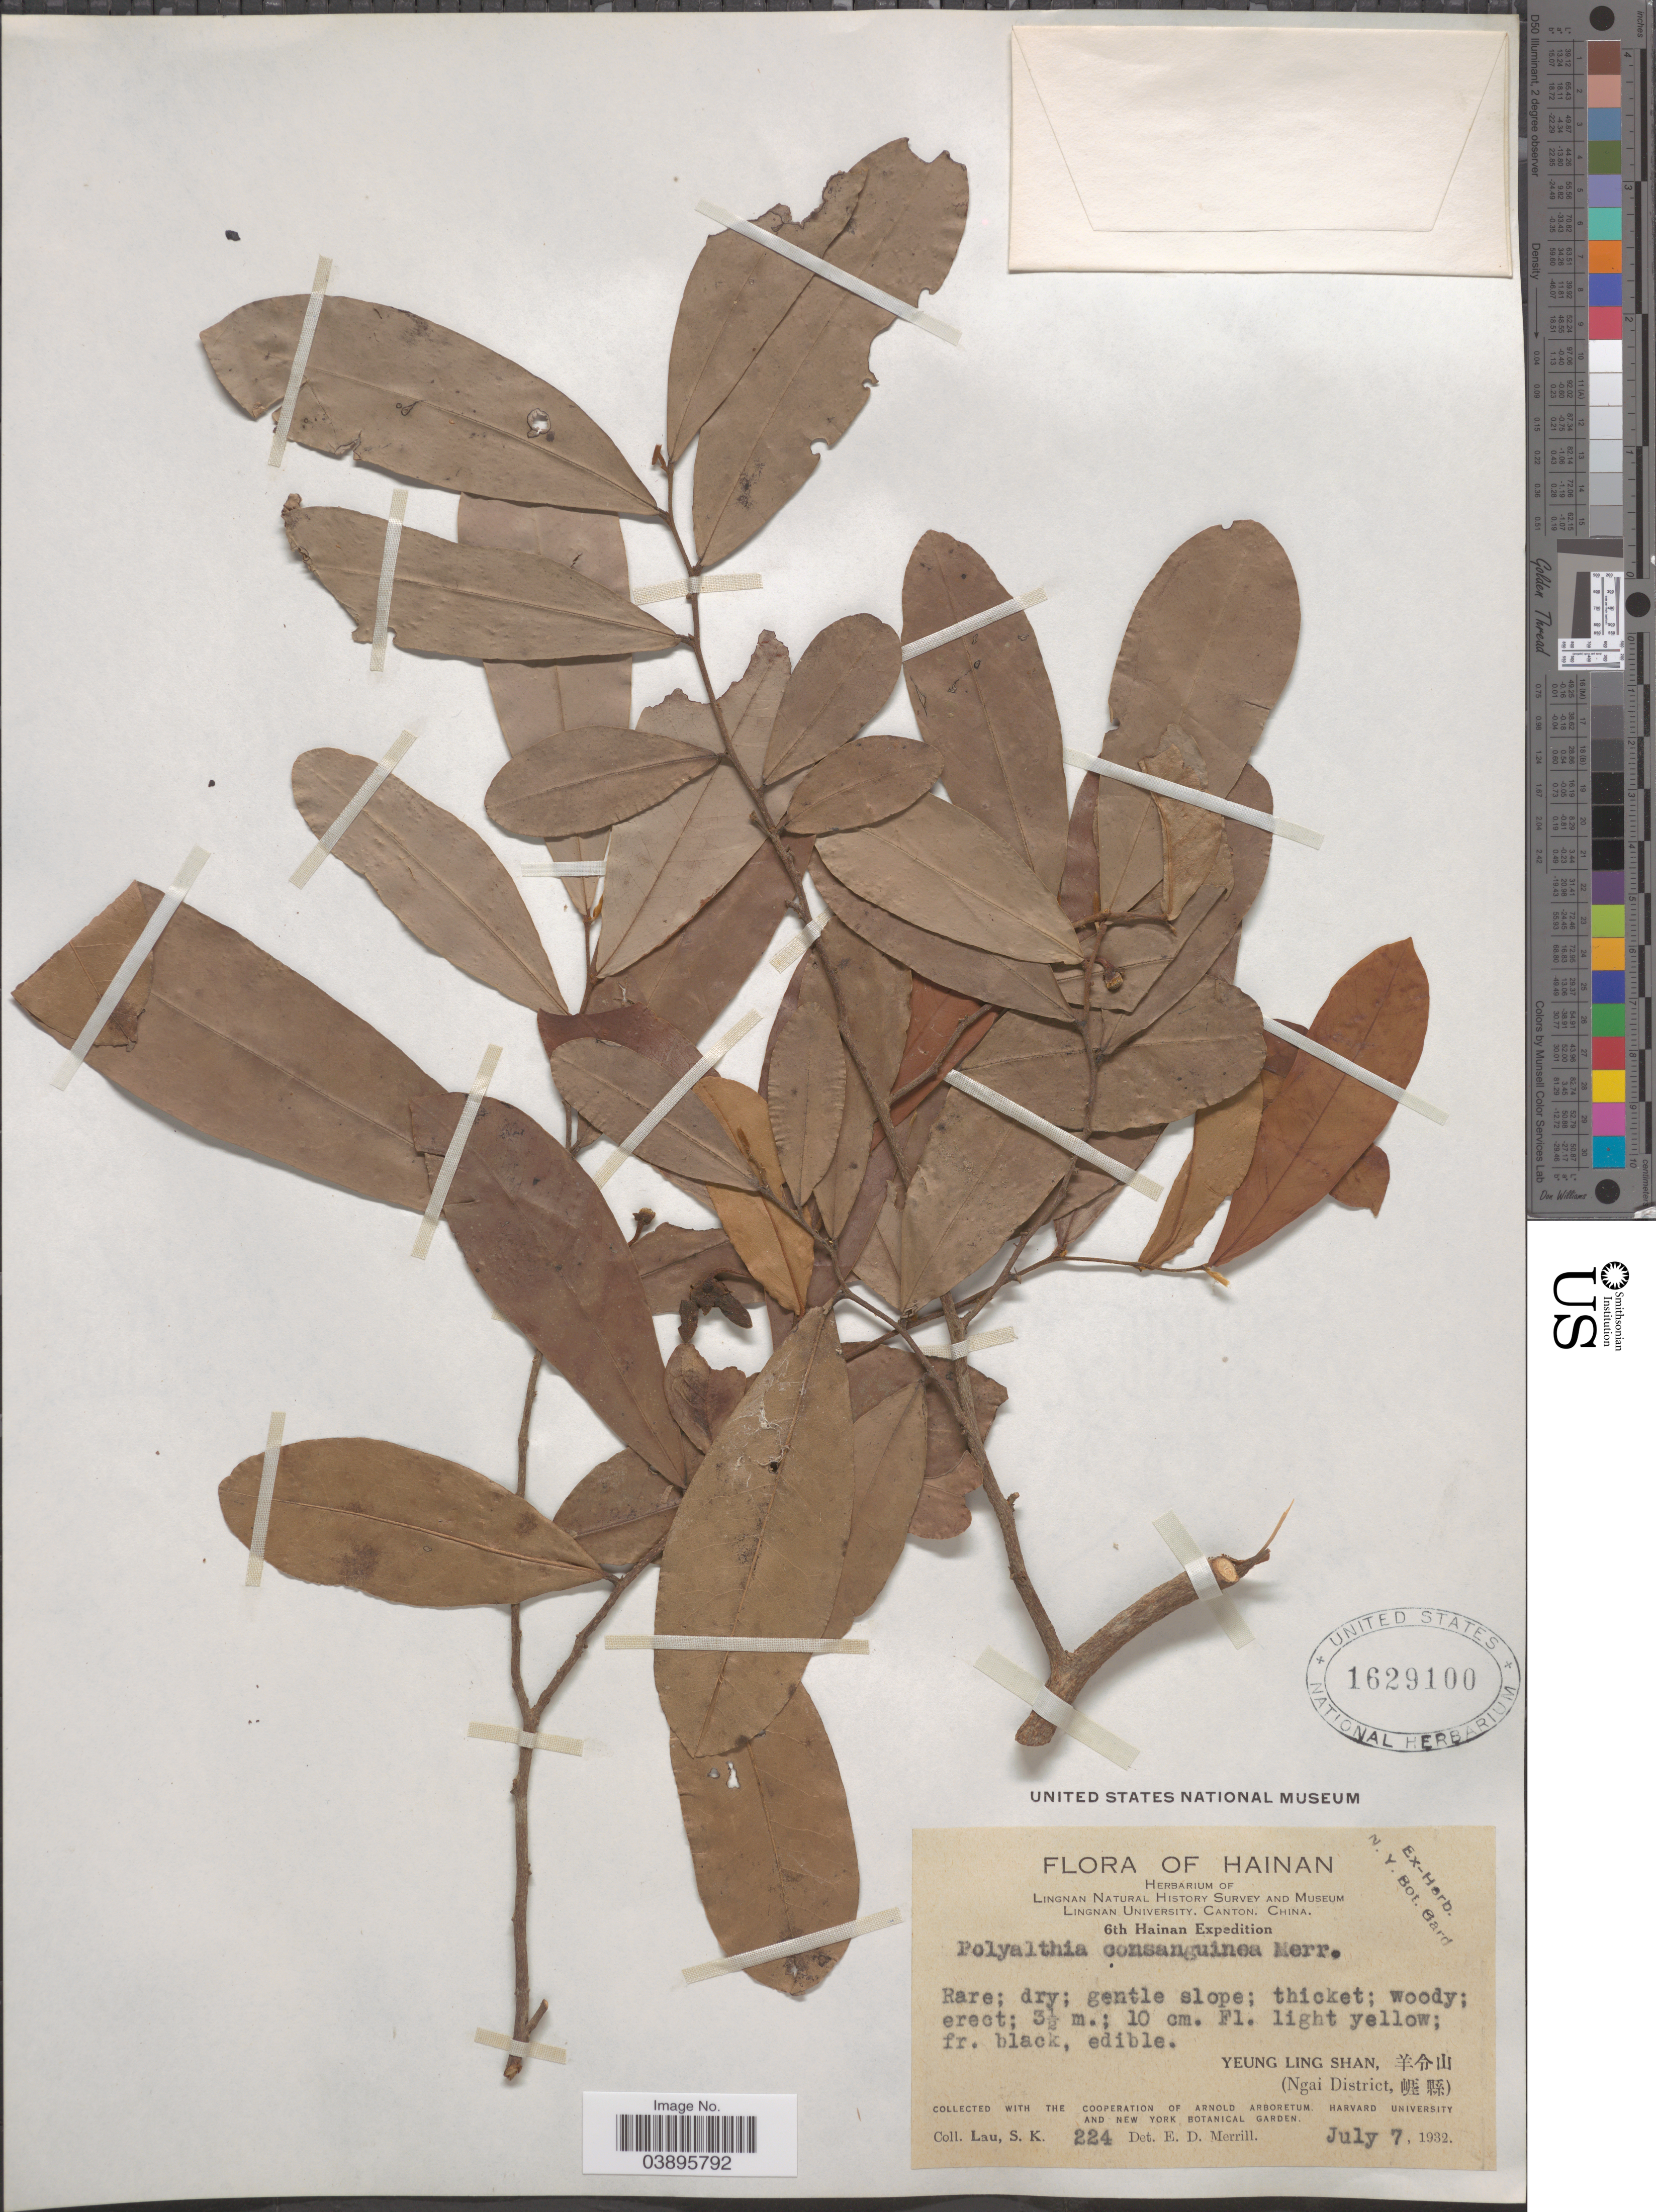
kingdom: Plantae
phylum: Tracheophyta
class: Magnoliopsida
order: Magnoliales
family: Annonaceae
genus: Polyalthia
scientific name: Polyalthia consanguinea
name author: Merr.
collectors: S. K. Lau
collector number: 224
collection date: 1932-07-07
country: China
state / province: Hainan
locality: Yeung Ling Shan. (Ngai District).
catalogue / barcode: US 1629100